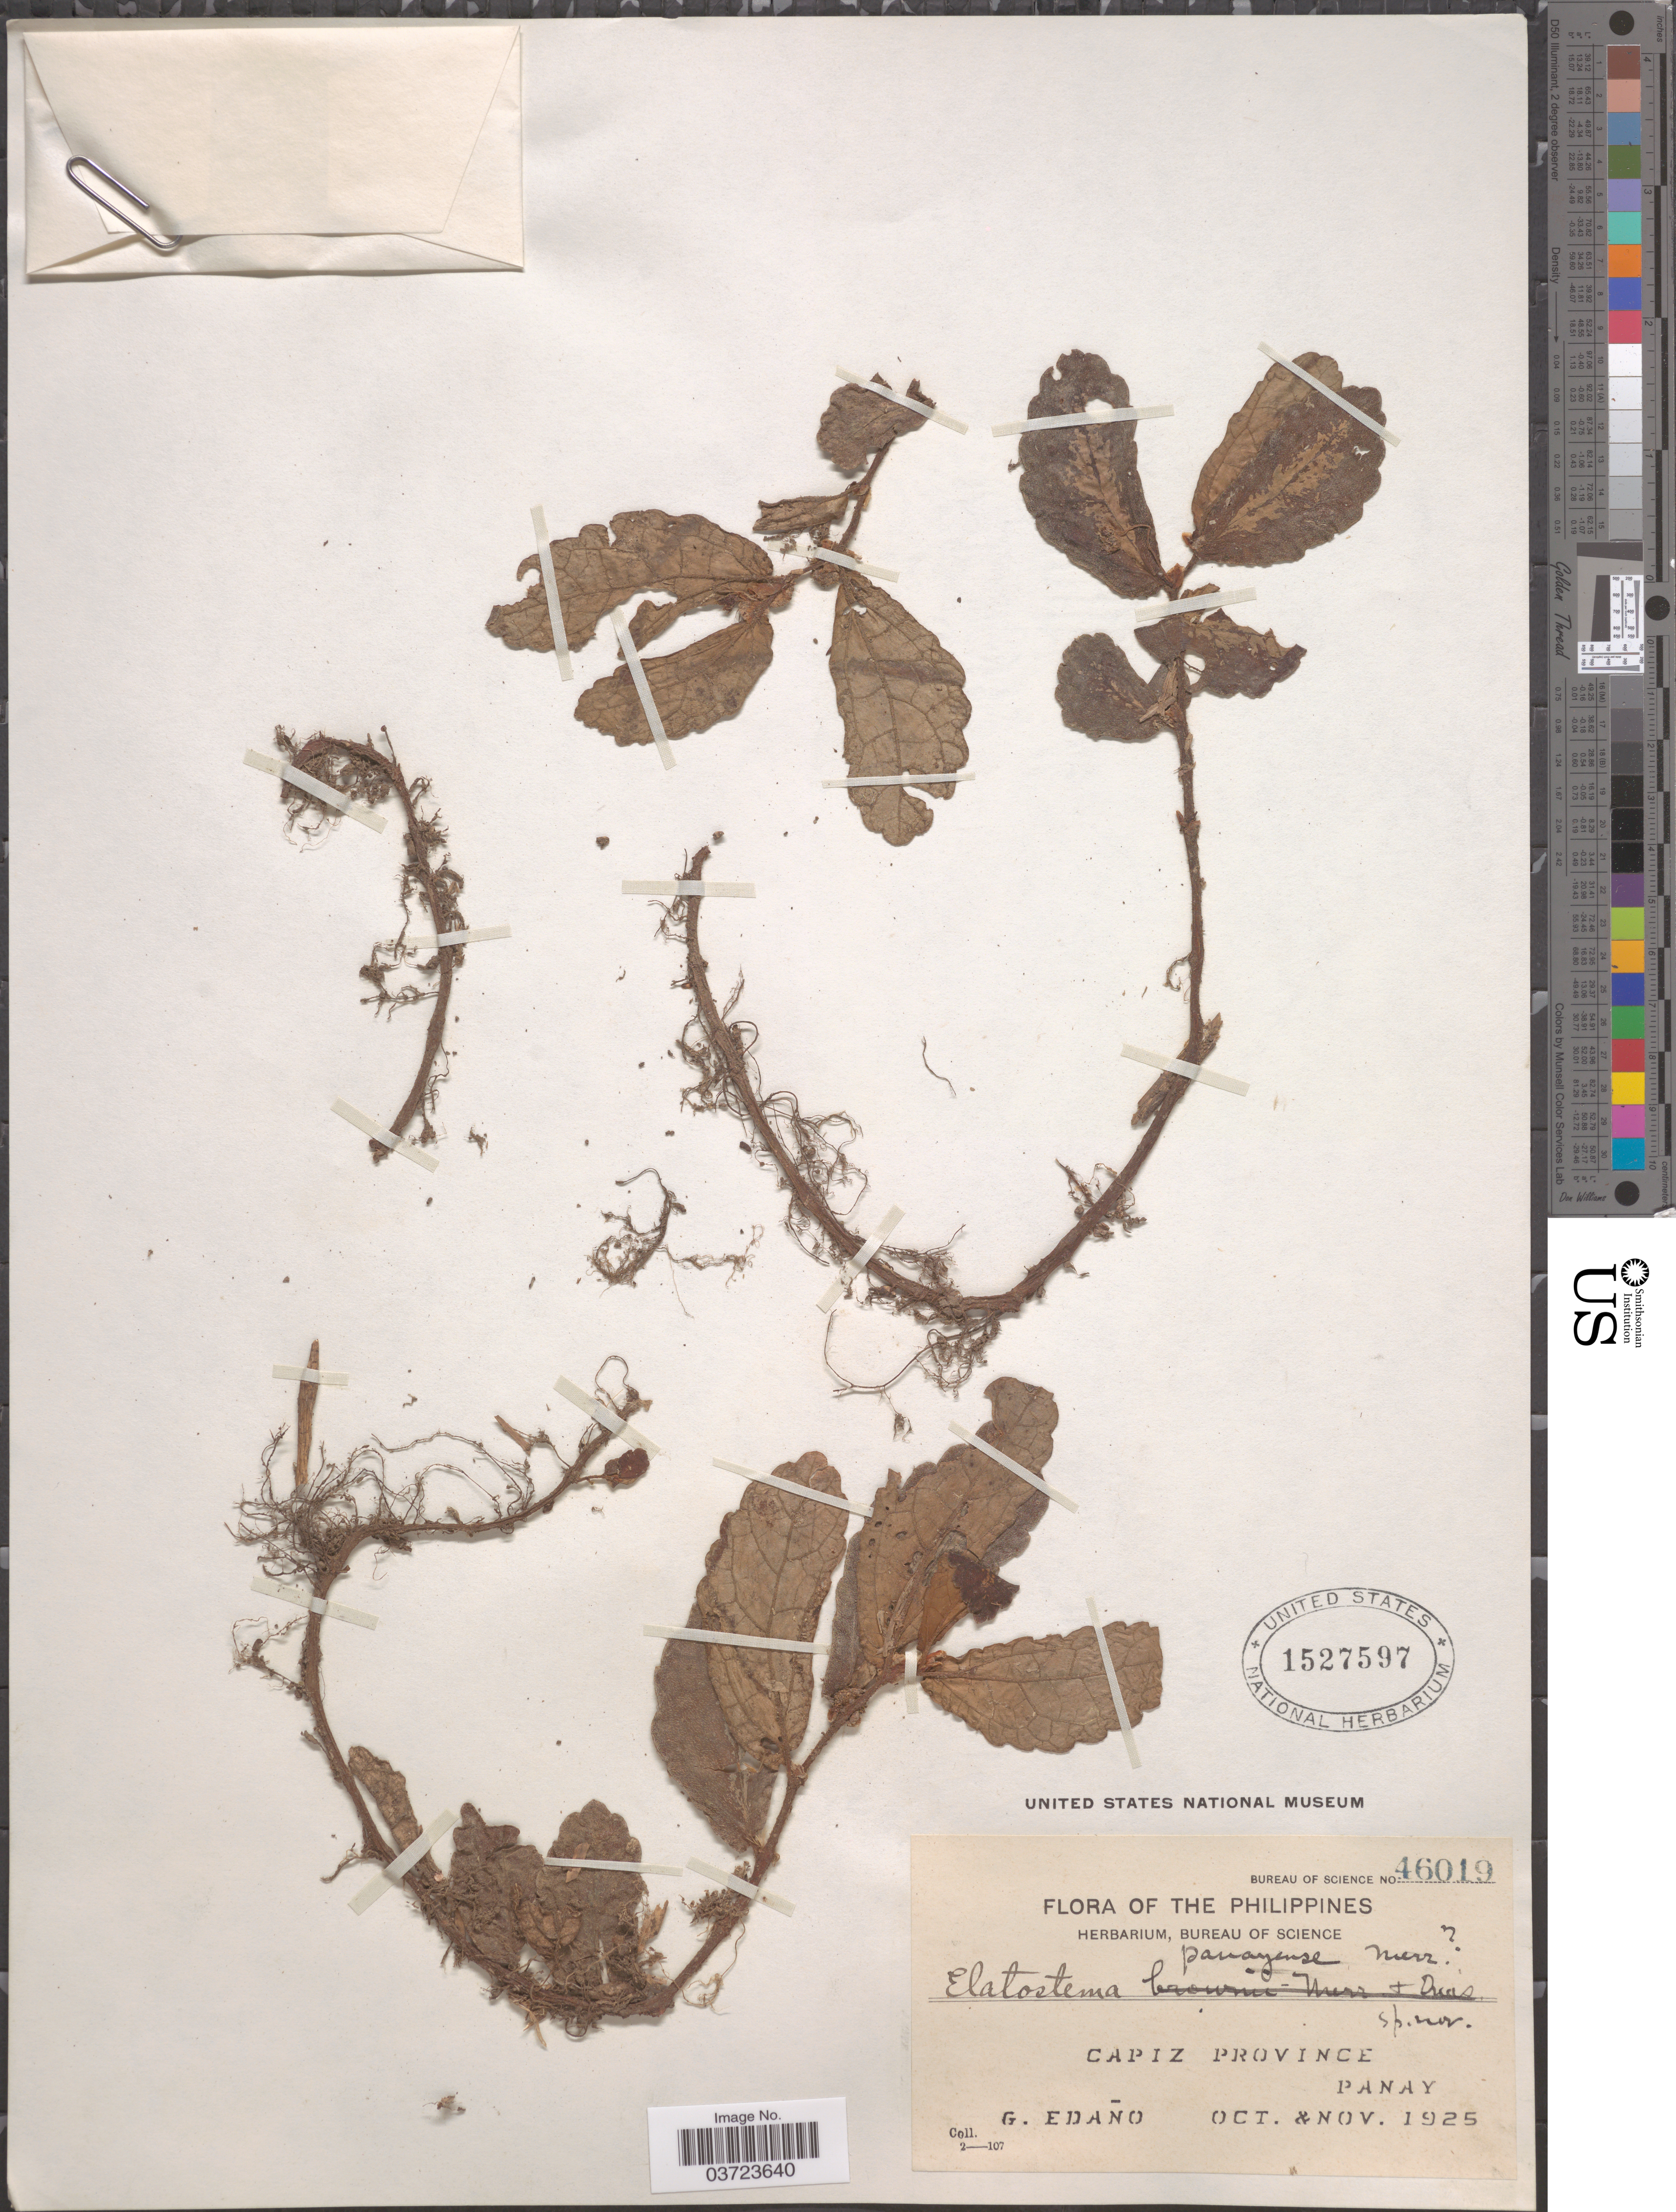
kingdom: Plantae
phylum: Tracheophyta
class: Magnoliopsida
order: Rosales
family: Urticaceae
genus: Elatostema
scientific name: Elatostema panayense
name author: Merr.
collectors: G. Edaño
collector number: Bureau of Science 46019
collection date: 1925-10/1925-11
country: Philippines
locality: Capiz Province. Panay.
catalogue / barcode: US 1527597